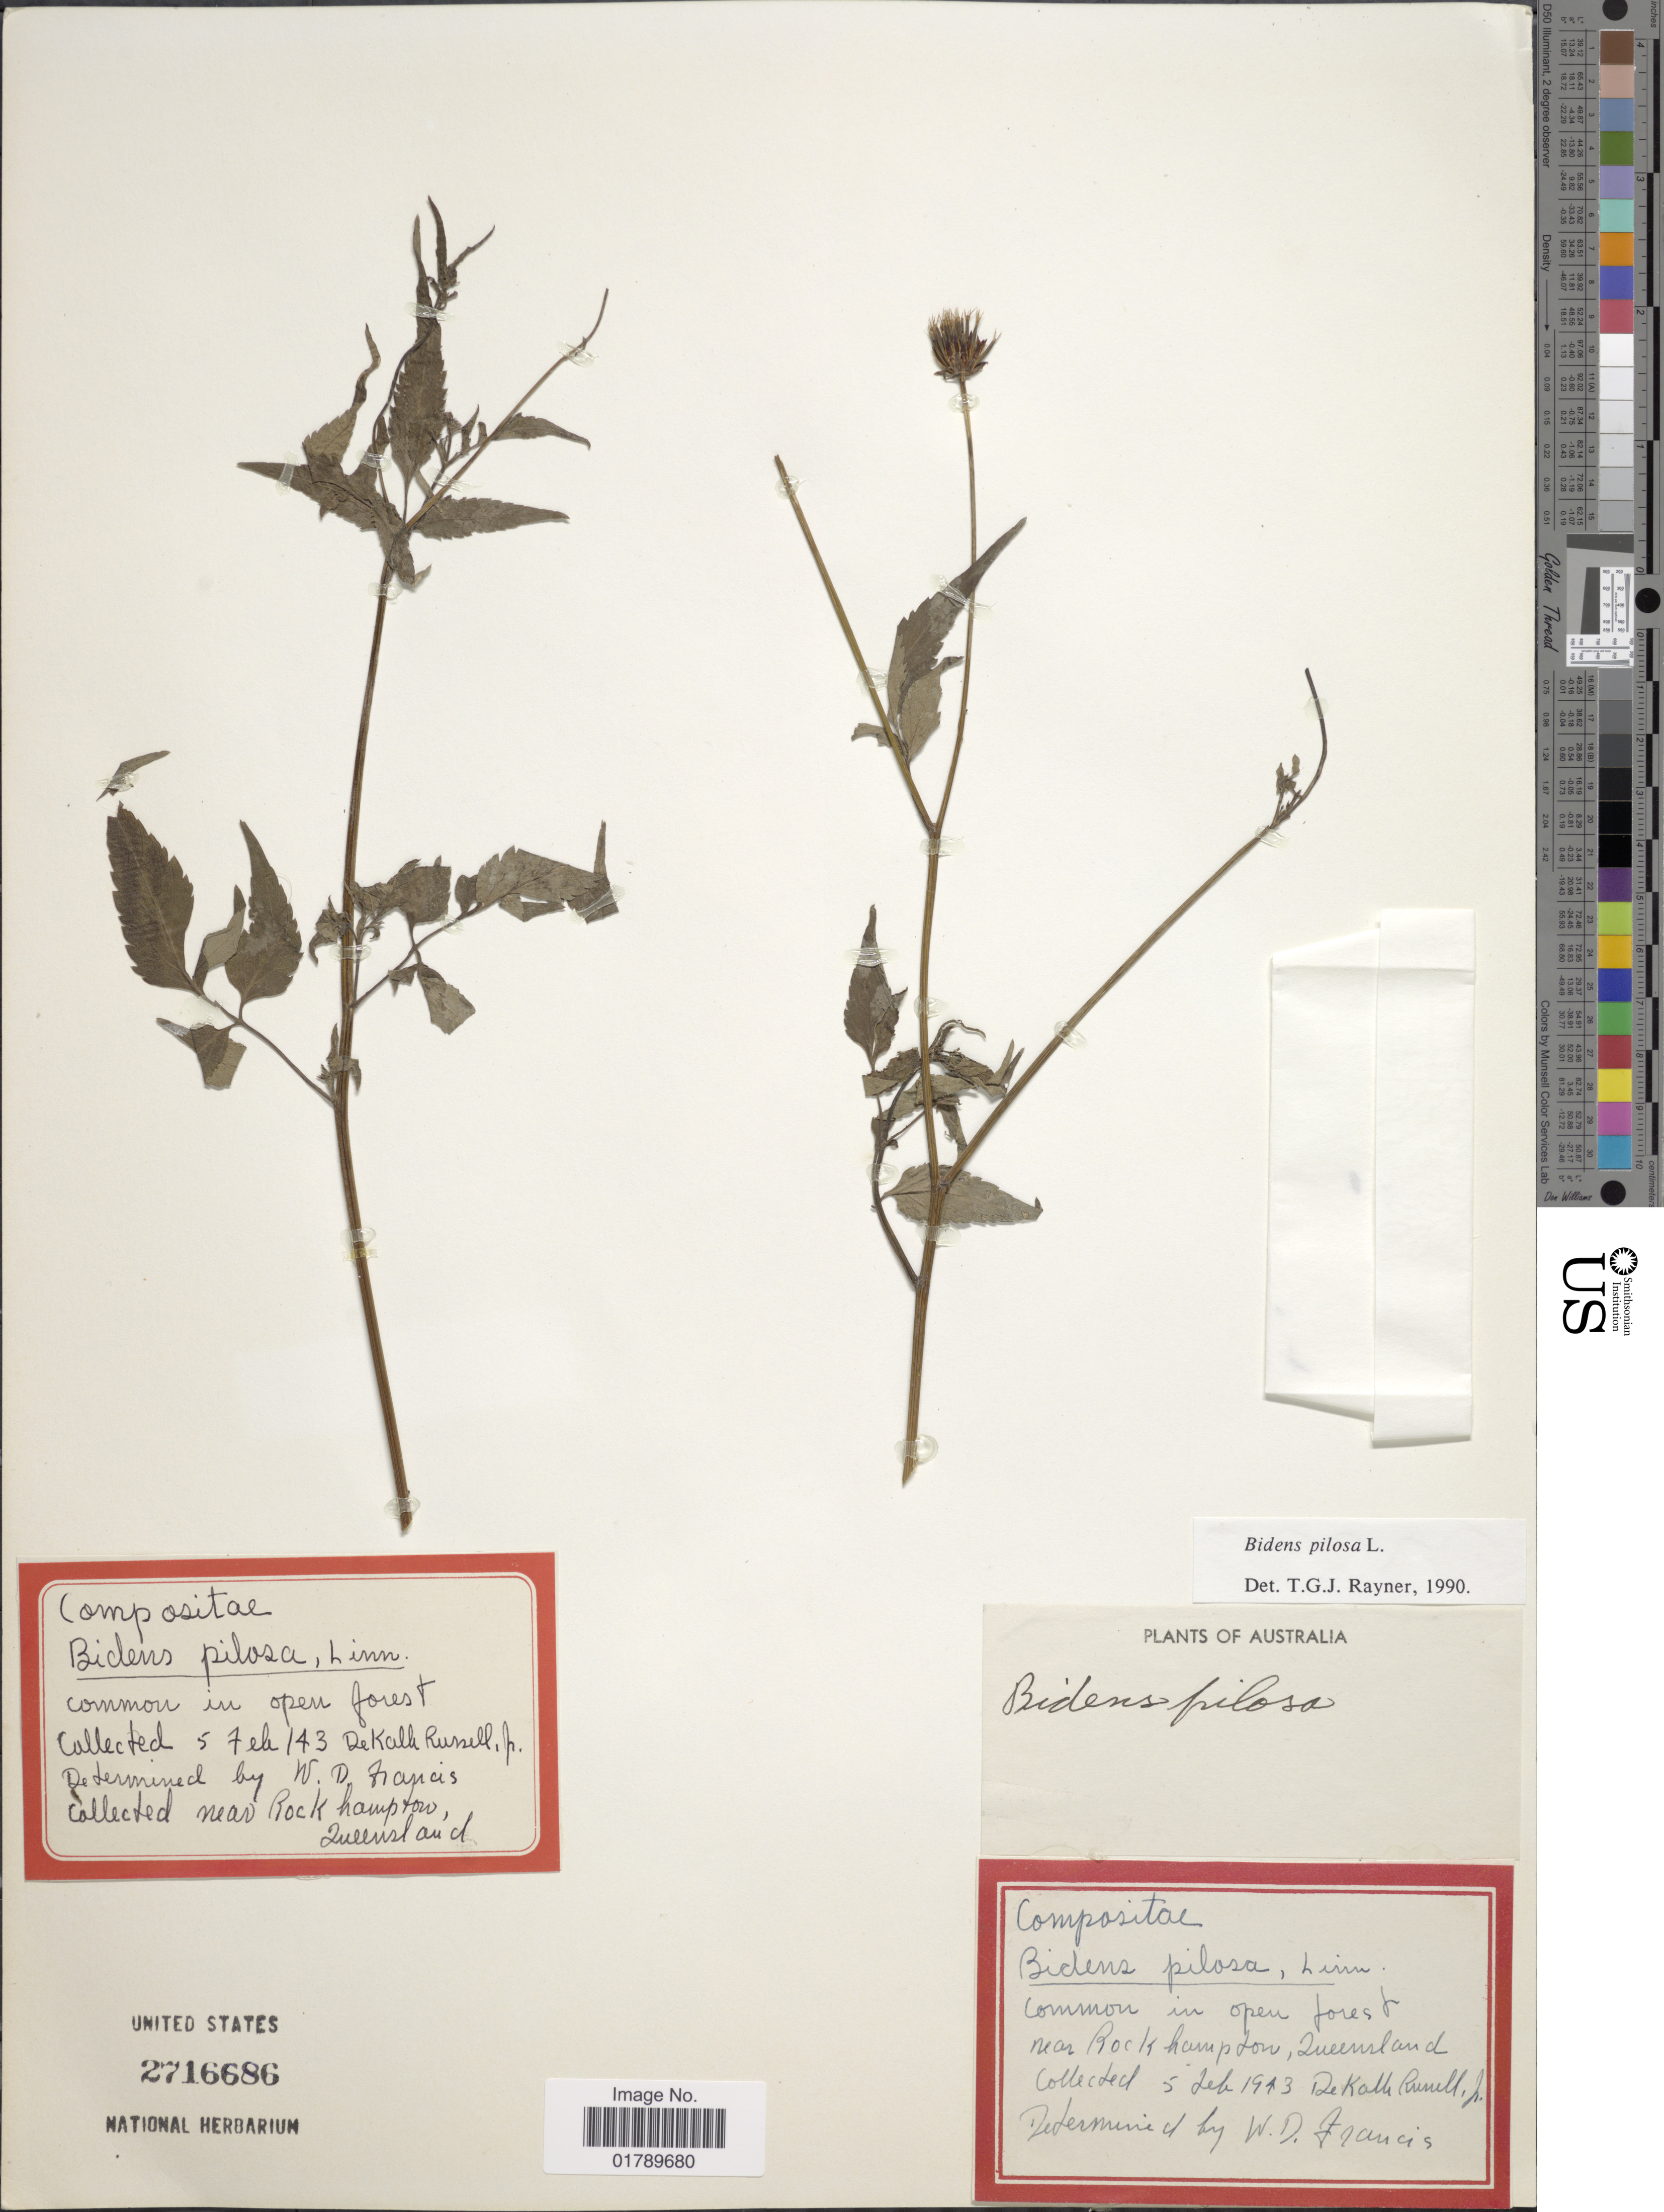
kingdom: Plantae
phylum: Tracheophyta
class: Magnoliopsida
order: Asterales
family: Asteraceae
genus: Bidens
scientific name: Bidens pilosa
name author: L.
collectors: D. K. Russell Jr.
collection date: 1913-02-05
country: Australia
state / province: Queensland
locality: Near Rock hampton, Queensland.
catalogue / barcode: US 2716686